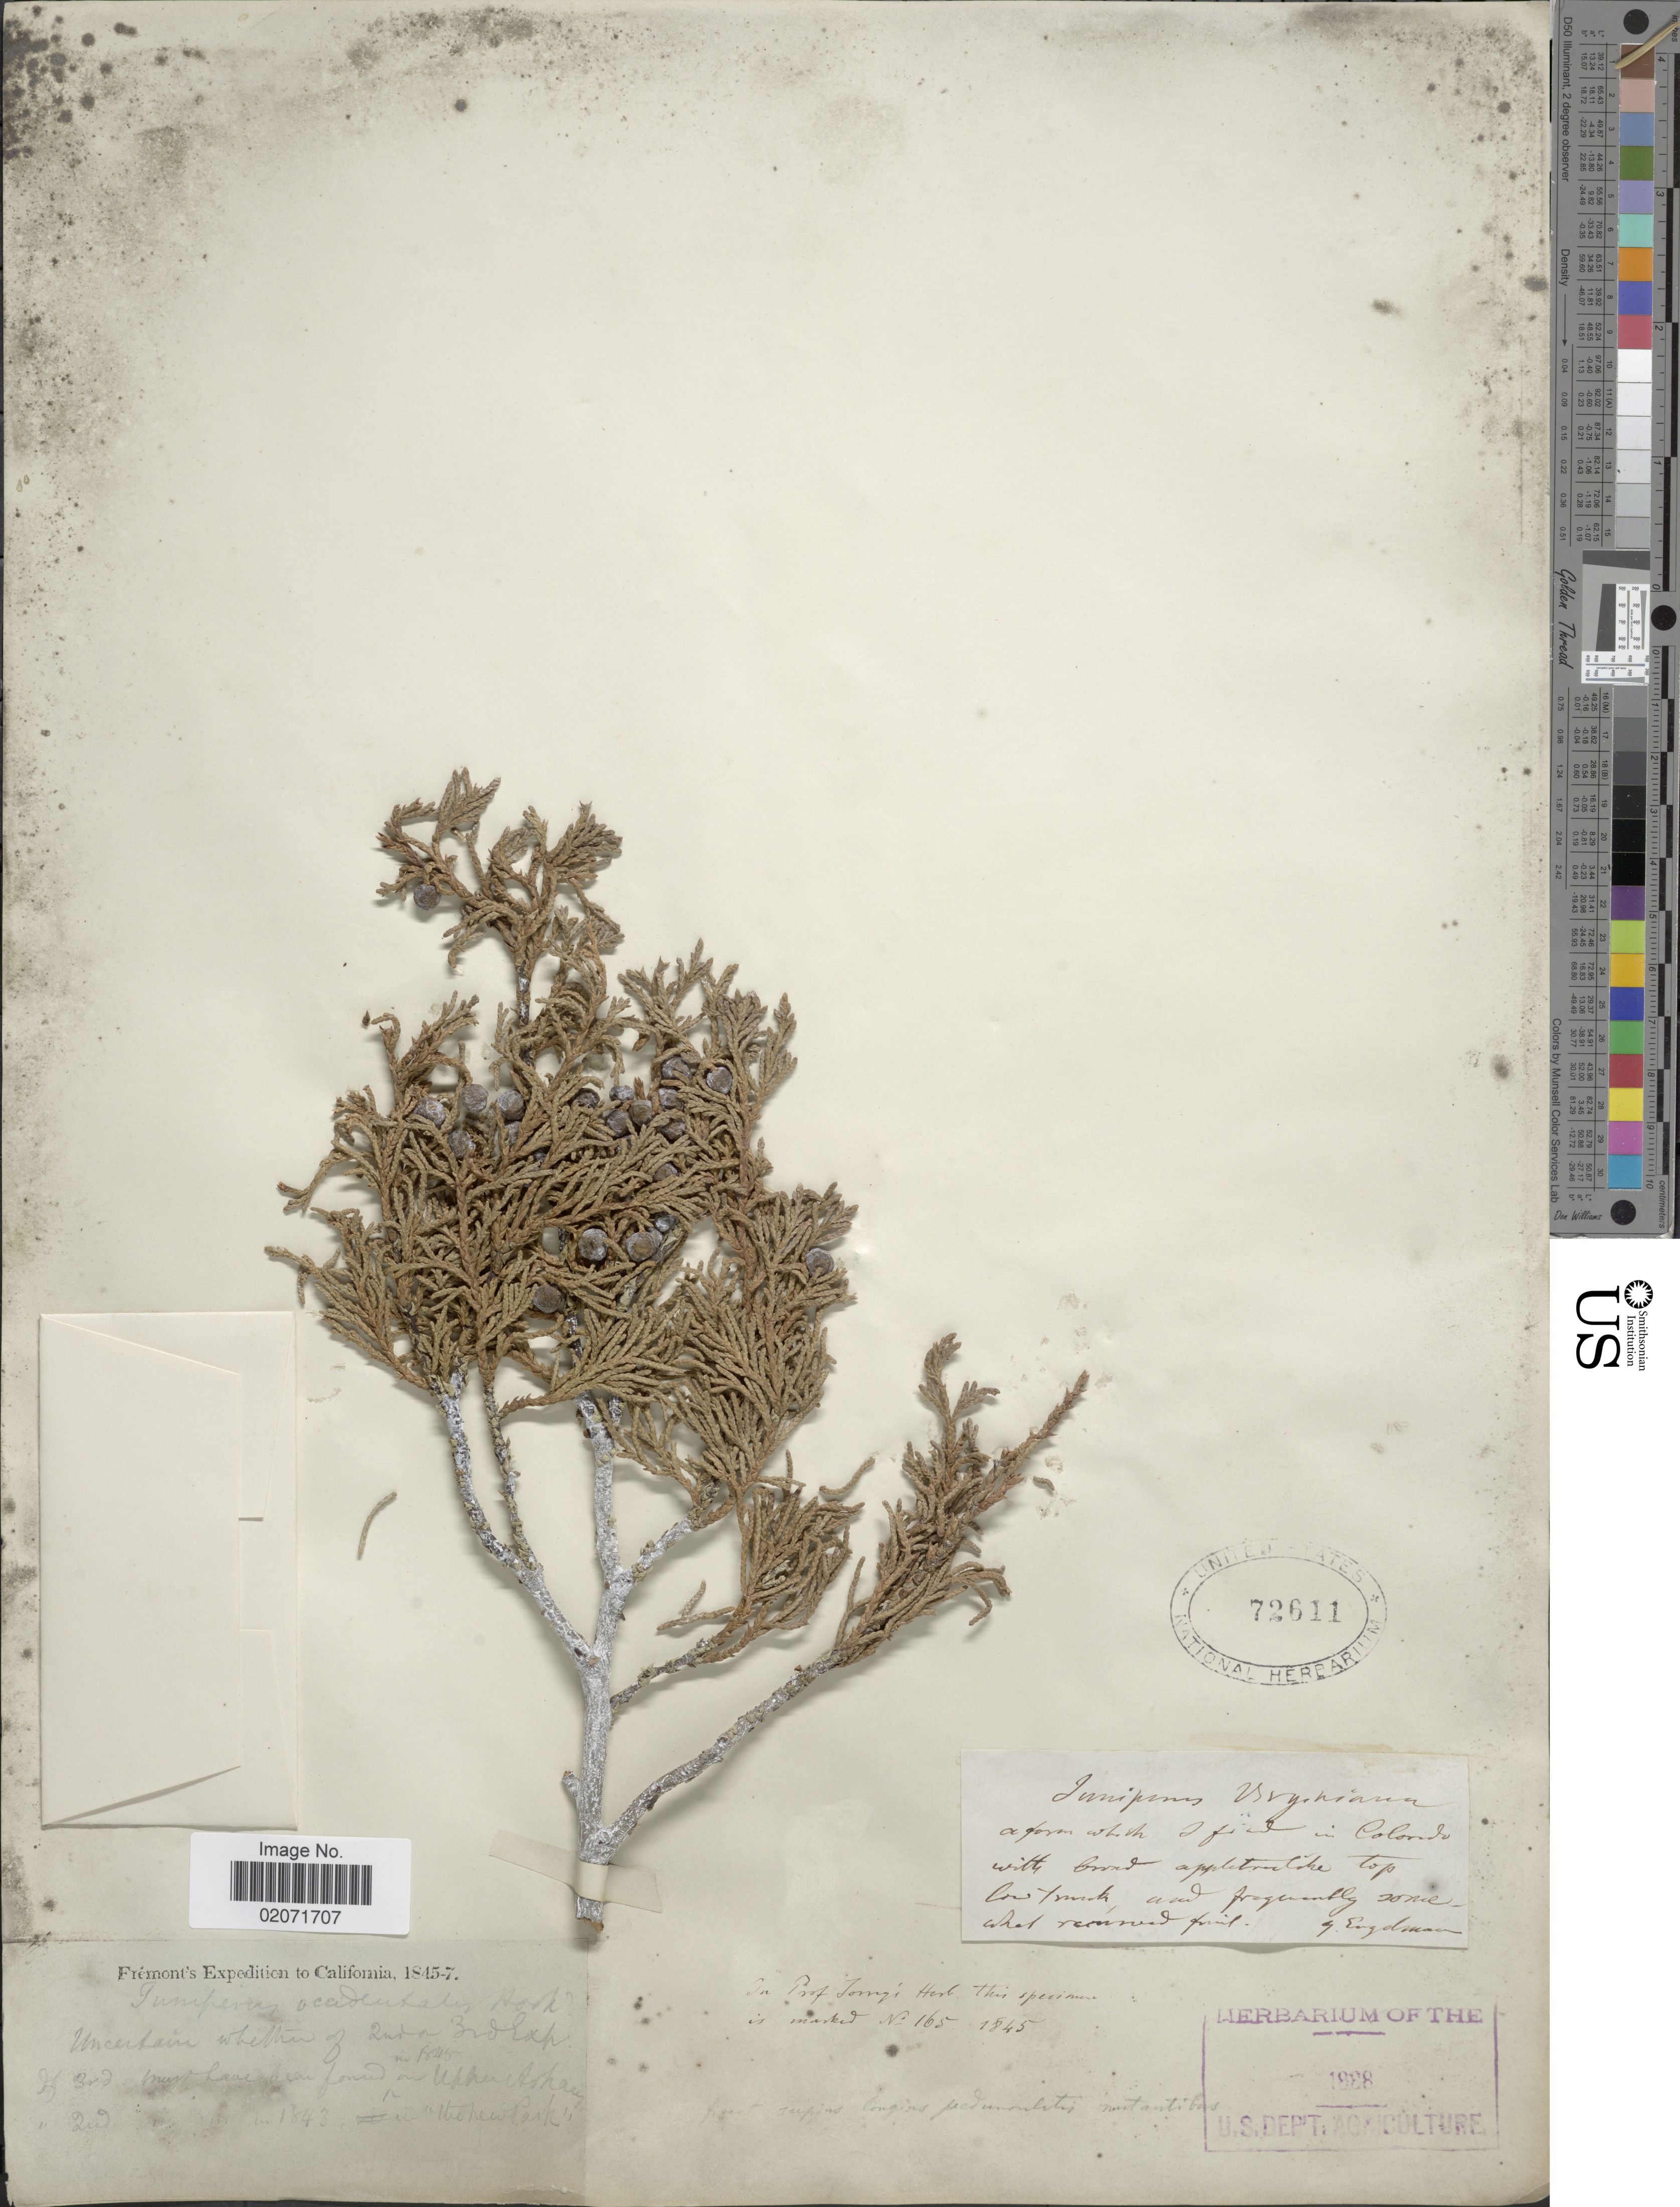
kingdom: Plantae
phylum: Tracheophyta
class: Pinopsida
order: Pinales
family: Cupressaceae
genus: Juniperus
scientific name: Juniperus scopulorum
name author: Sarg.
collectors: Fremont Exped.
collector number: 165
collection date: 1845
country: United States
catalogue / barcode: US 72611